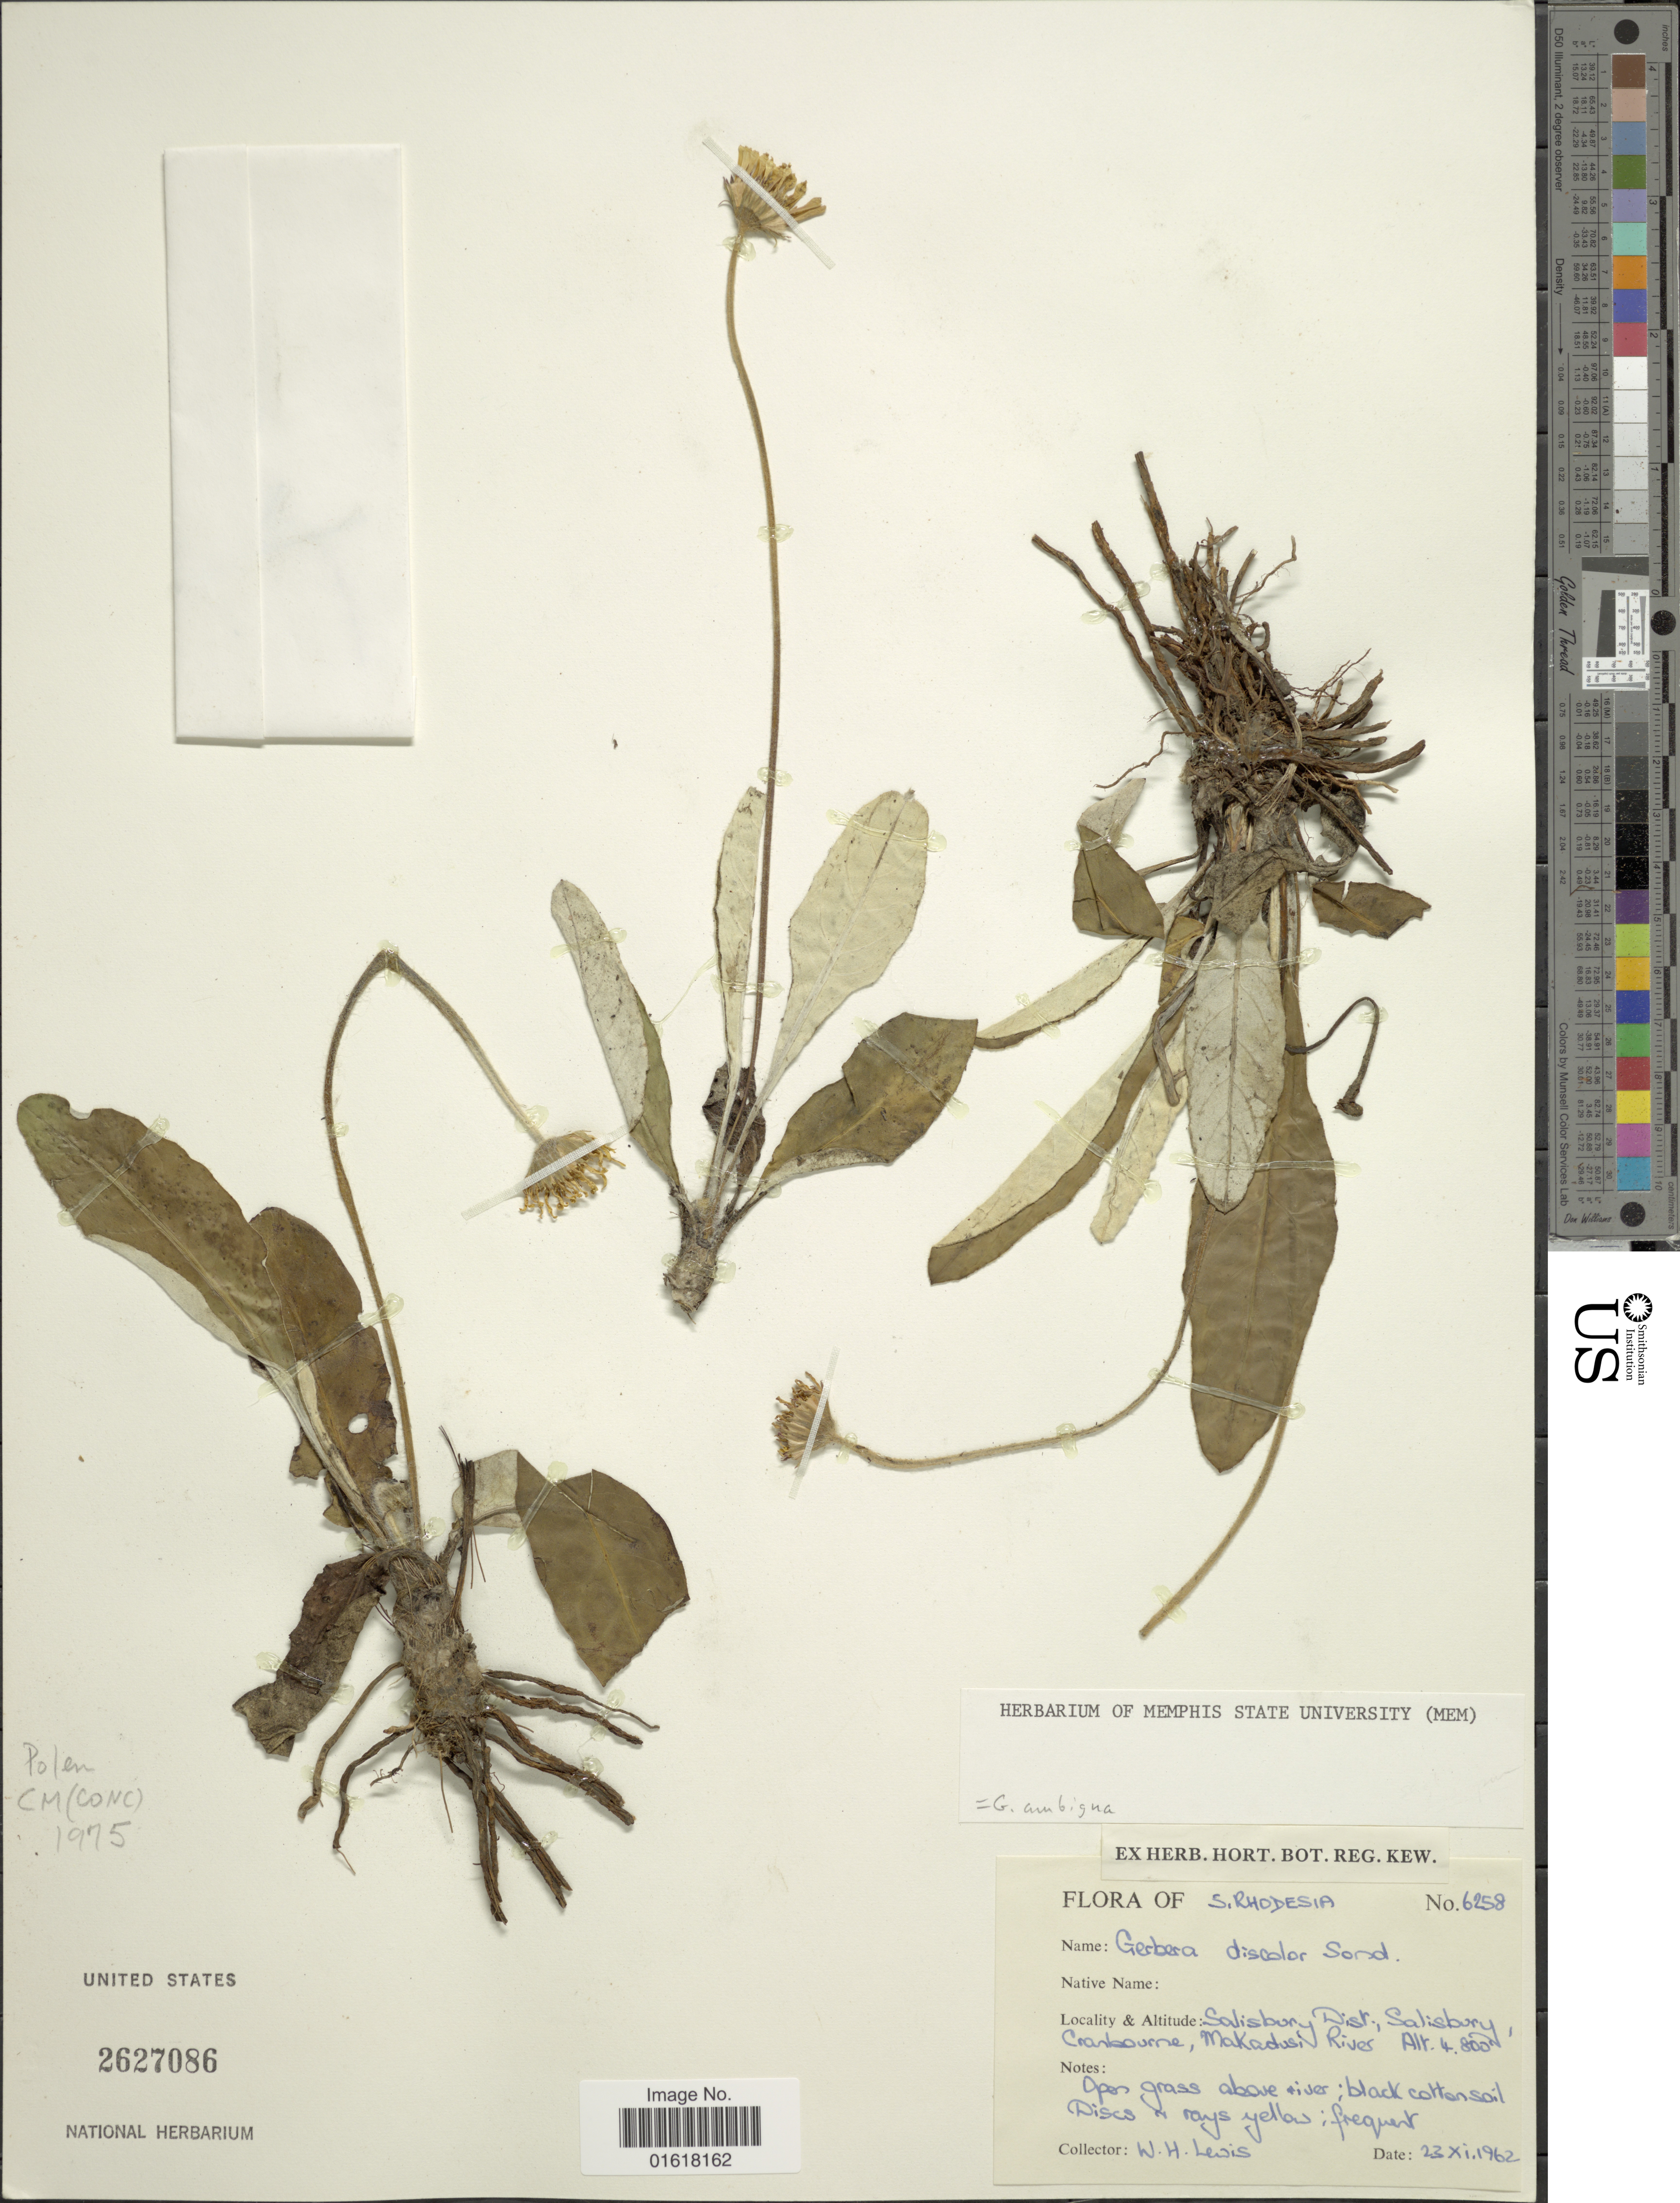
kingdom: Plantae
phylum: Tracheophyta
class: Magnoliopsida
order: Asterales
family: Asteraceae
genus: Gerbera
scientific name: Gerbera ambigua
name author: (Cass.) Sch. Bip.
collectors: W. H. Lewis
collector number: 6258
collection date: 1962-11-23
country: Zimbabwe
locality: S. Rhodesia. Salisbury Dist., Salisbury, Cranbourne, Makadusi River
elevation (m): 1463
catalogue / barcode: US 2627086